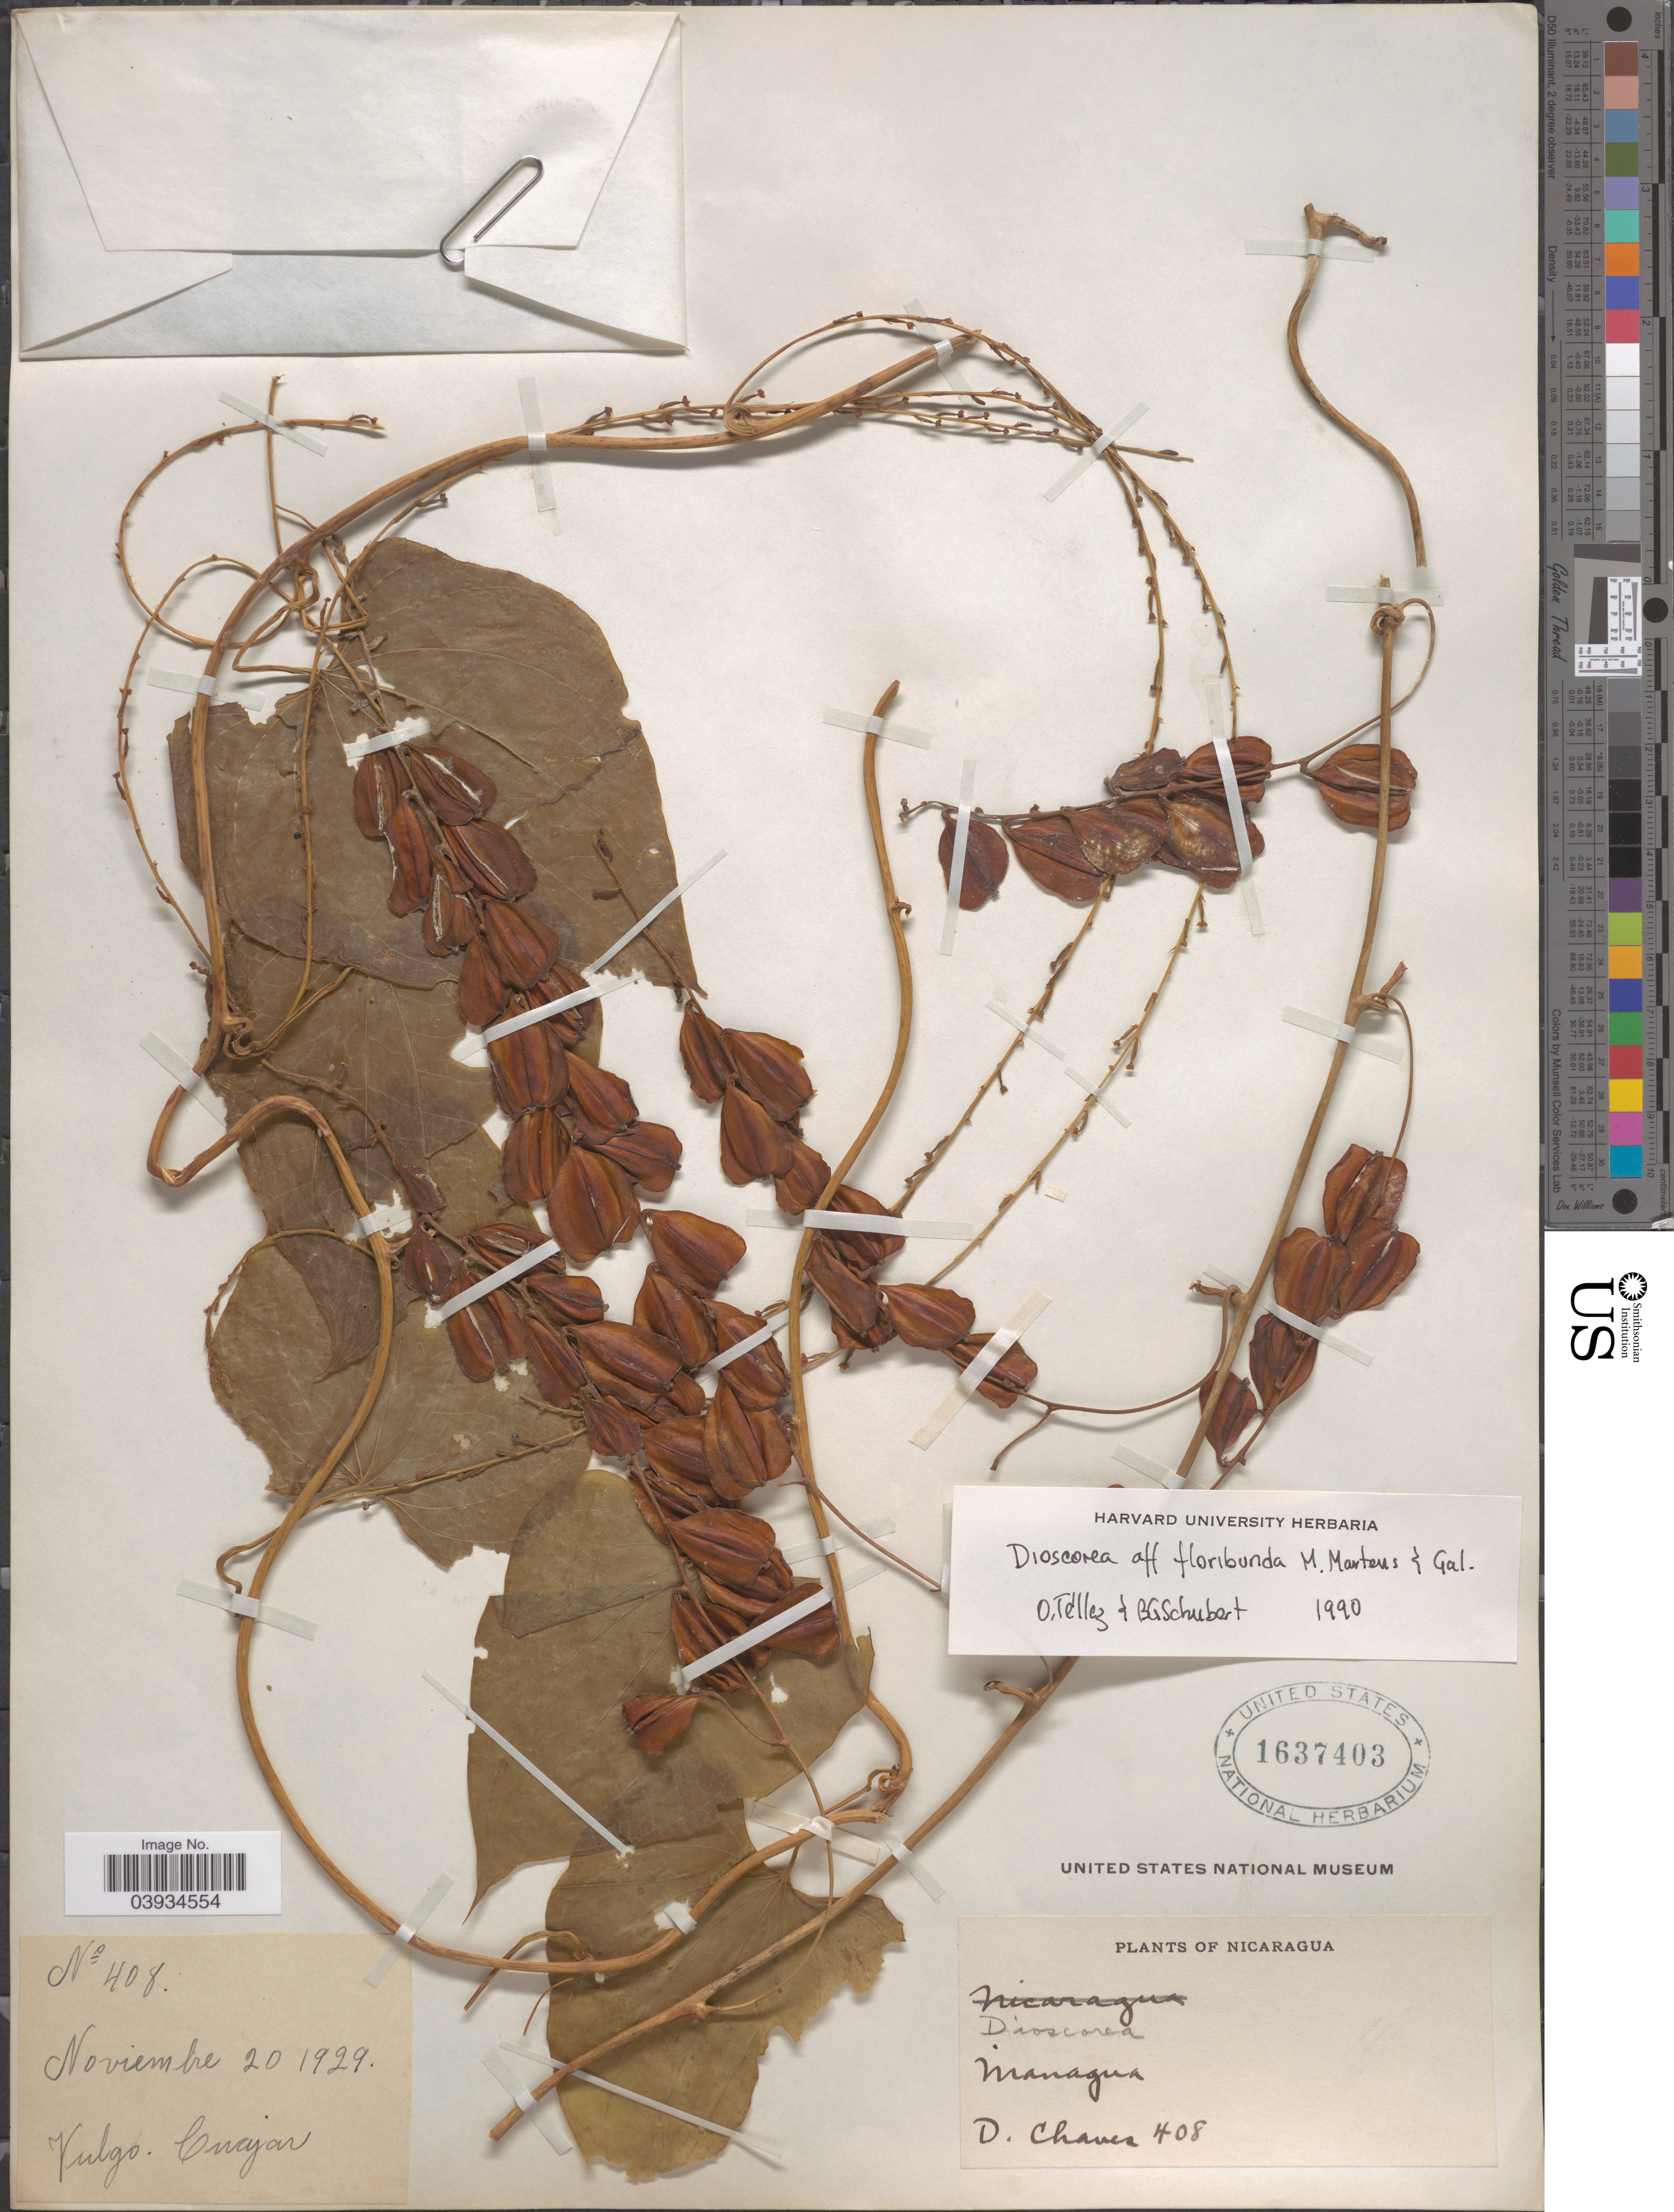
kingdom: Plantae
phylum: Tracheophyta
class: Liliopsida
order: Dioscoreales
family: Dioscoreaceae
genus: Dioscorea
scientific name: Dioscorea floribunda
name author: M. Martens & Galeotti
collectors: D. Chaves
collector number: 408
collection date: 1929-11-20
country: Nicaragua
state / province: Managua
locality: Vulgo. Cuajar.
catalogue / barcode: US 1637403